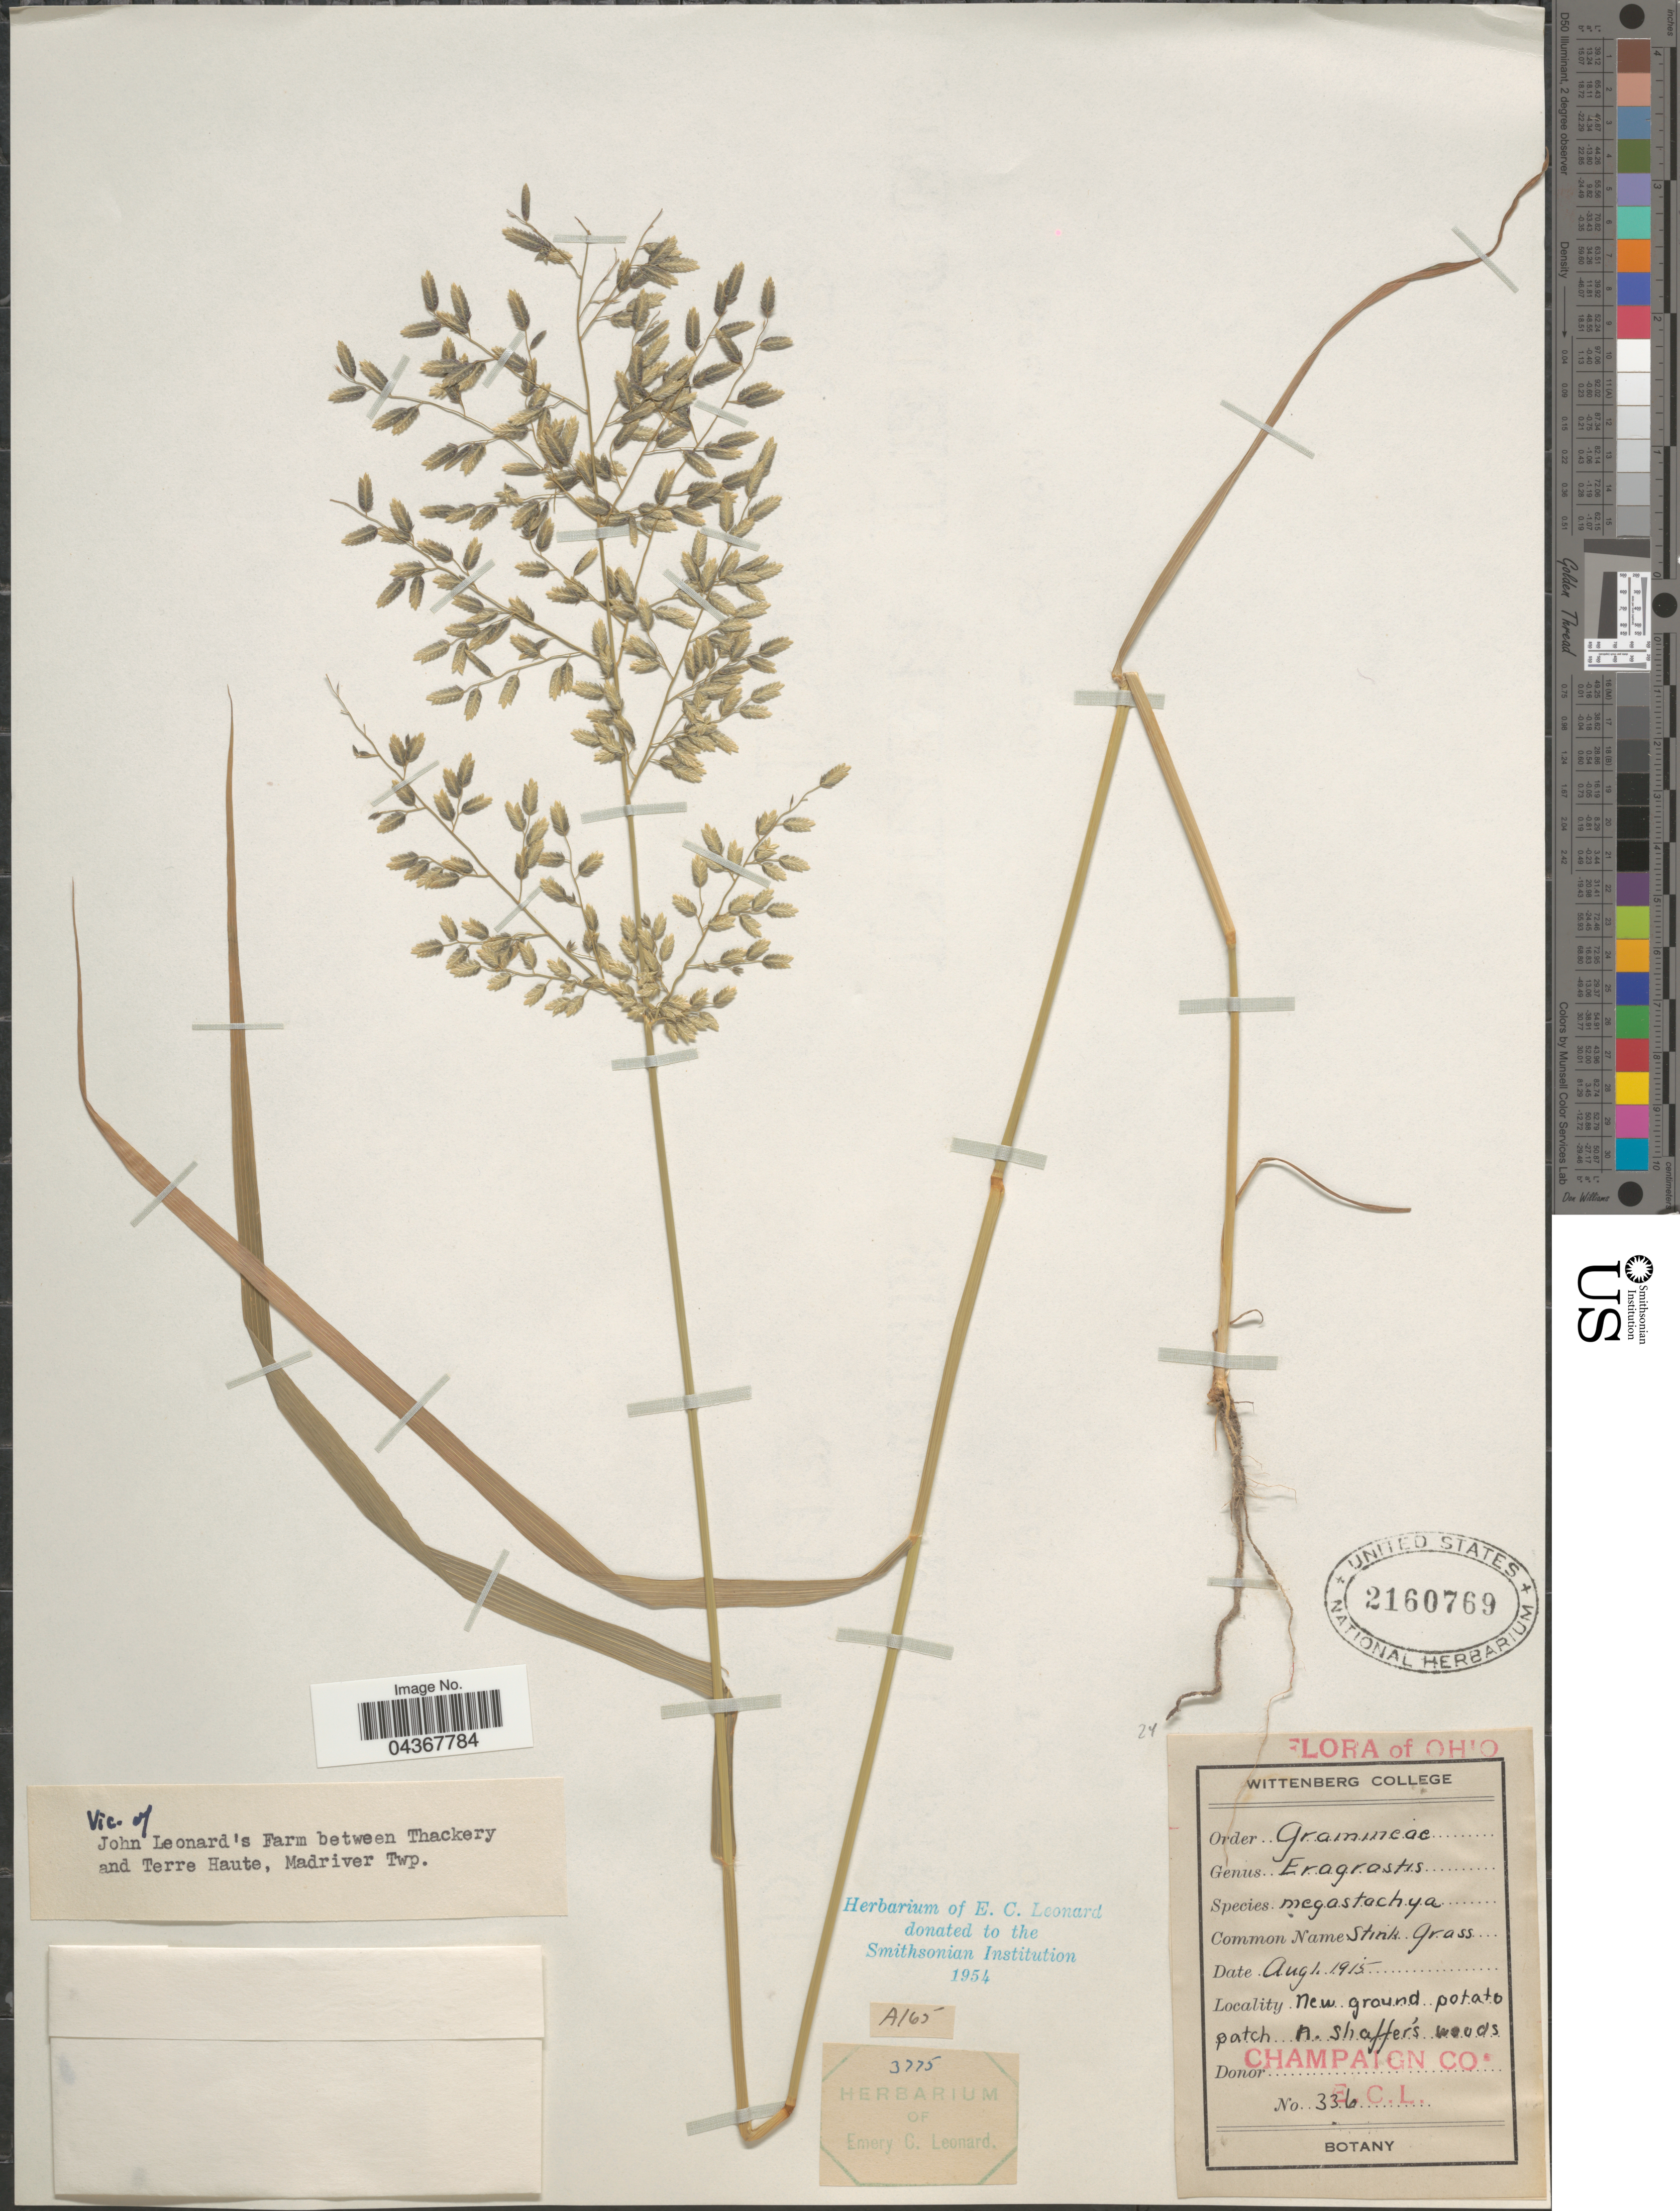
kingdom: Plantae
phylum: Tracheophyta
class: Liliopsida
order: Poales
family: Poaceae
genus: Eragrostis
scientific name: Eragrostis cilianensis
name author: (Bellardi) Vignolo ex Janch.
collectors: E. C. Leonard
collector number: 336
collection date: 1915-08-01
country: United States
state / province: Ohio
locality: Vic. of John Leonard's Farm between Thackery and Terre Haute, Madriver Twp. New ground potato patch N. Shaffer's woods. Champaign Co.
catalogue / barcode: US 2160769